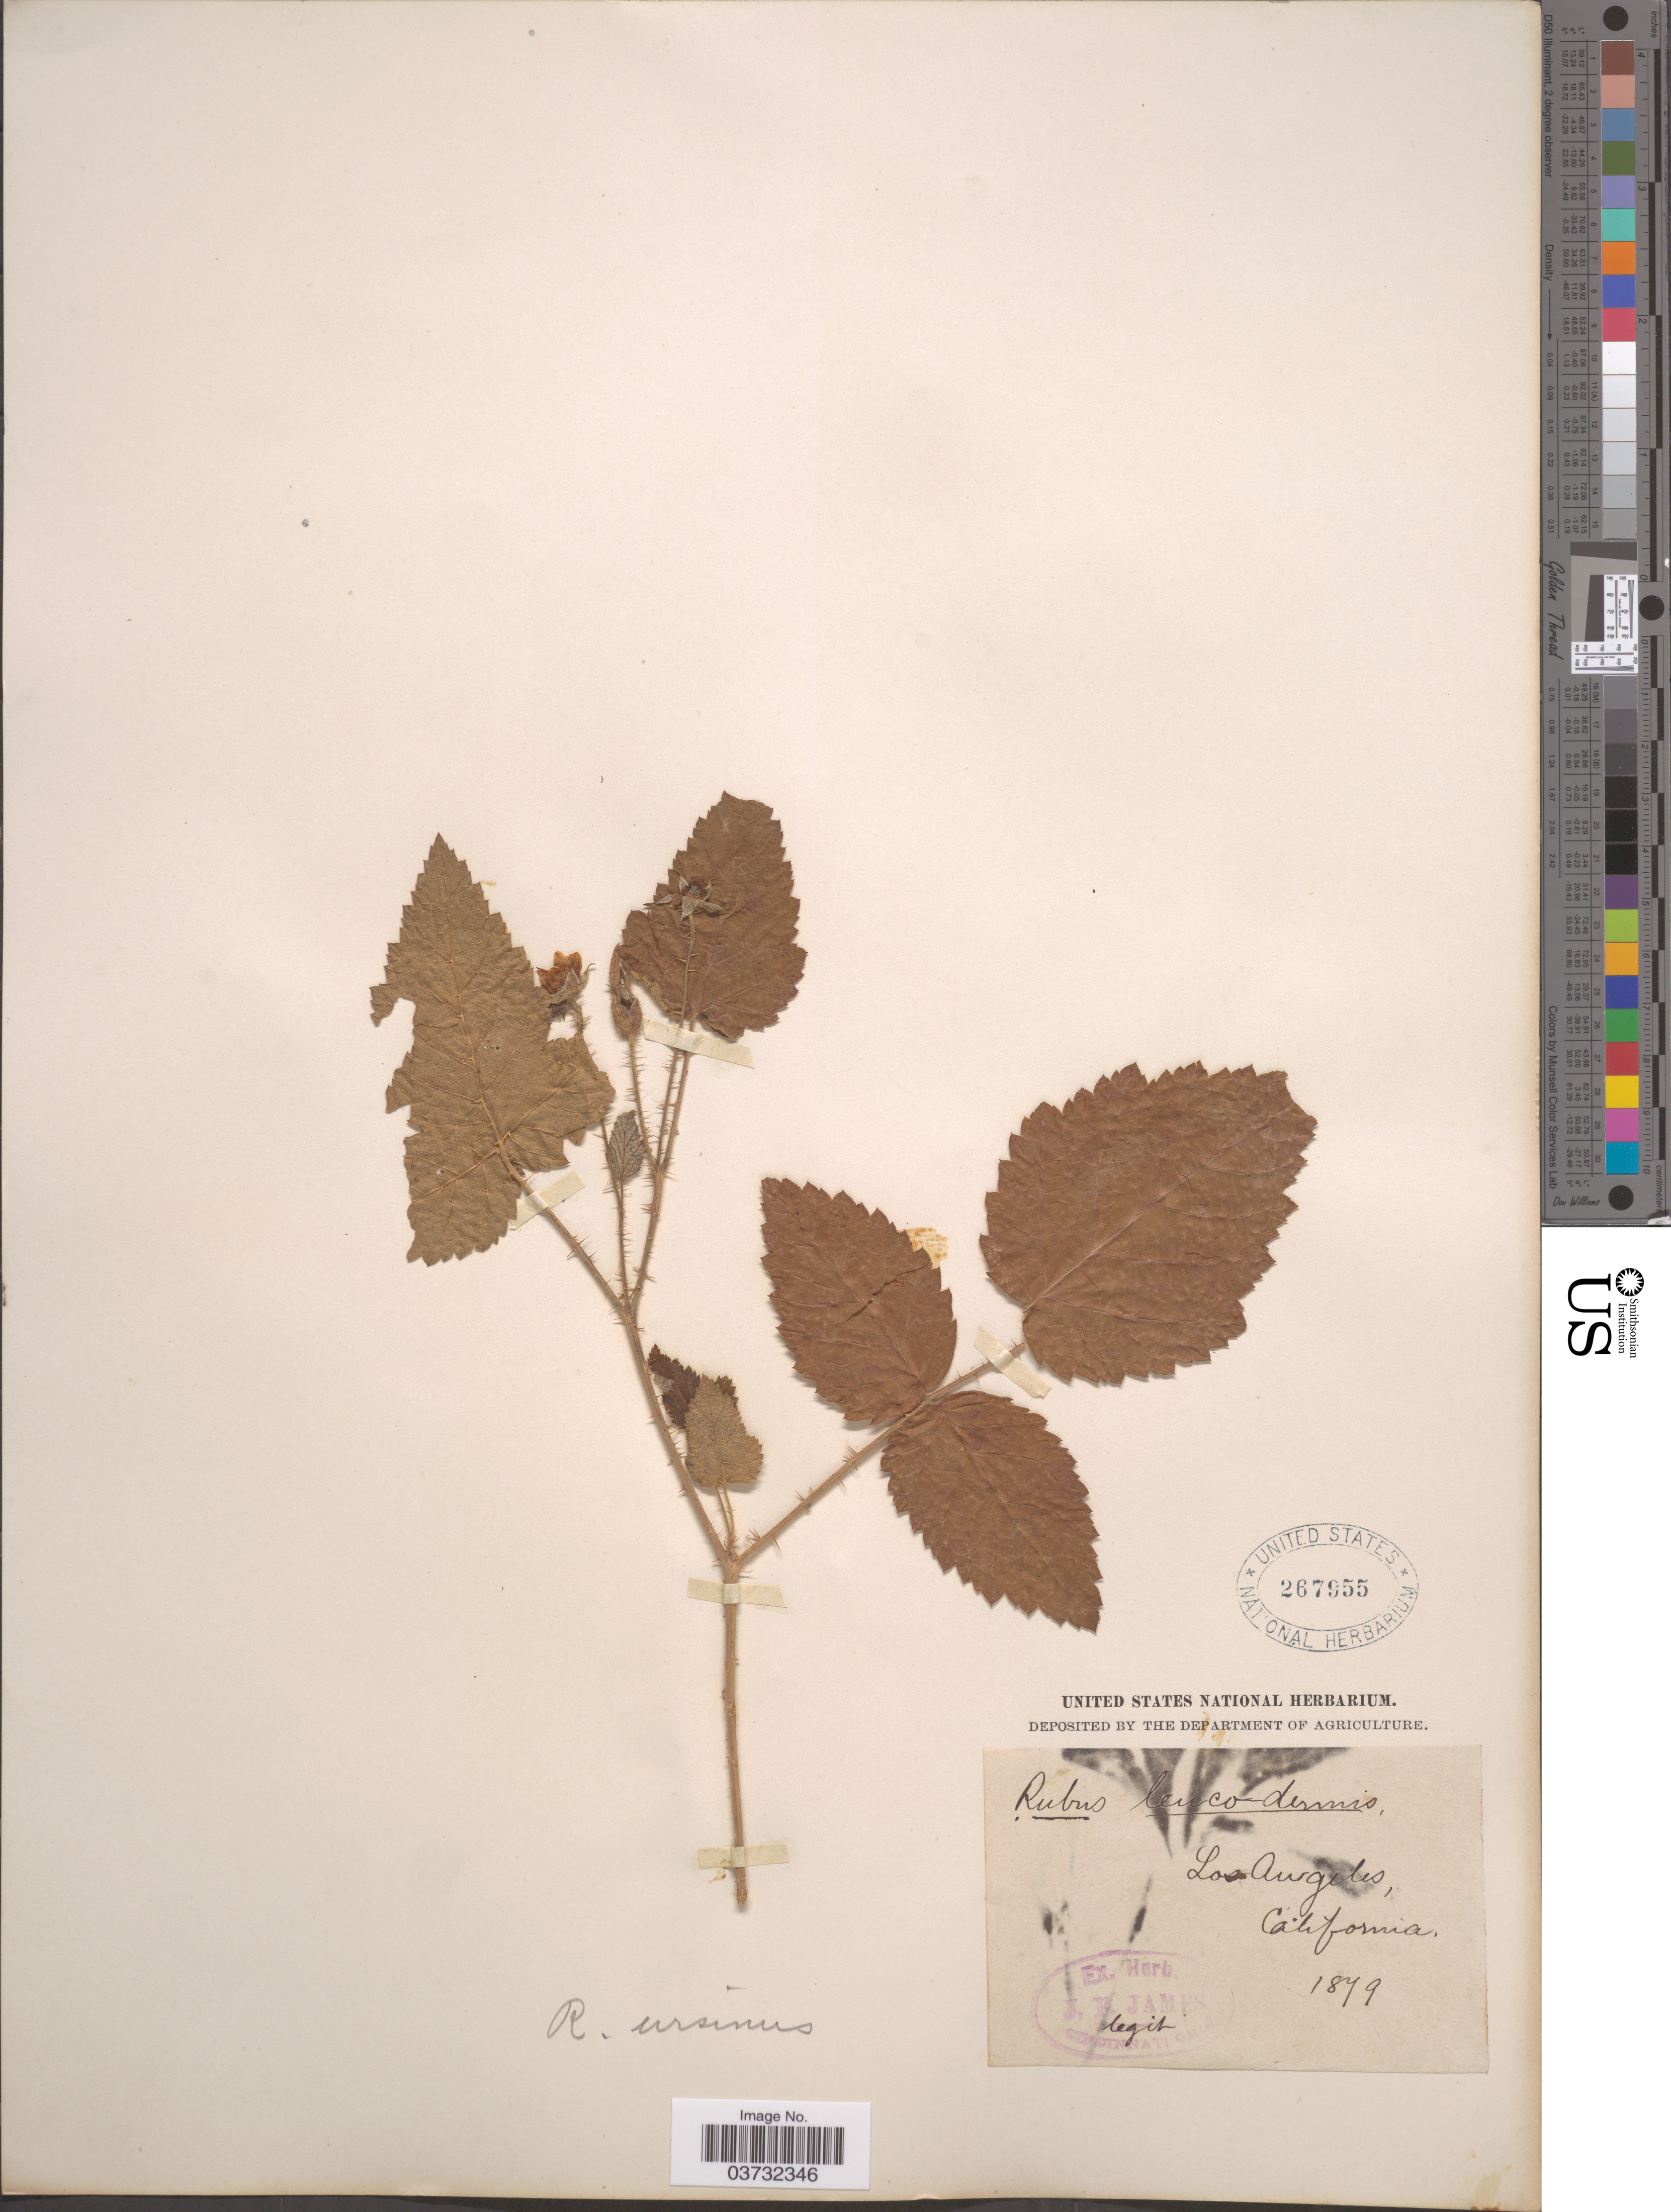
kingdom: Plantae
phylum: Tracheophyta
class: Magnoliopsida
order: Rosales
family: Rosaceae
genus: Rubus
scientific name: Rubus ursinus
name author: (Schltdl.) Cham.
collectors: J. James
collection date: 1879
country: United States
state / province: California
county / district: Los Angeles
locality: Los Angeles.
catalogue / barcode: US 267955